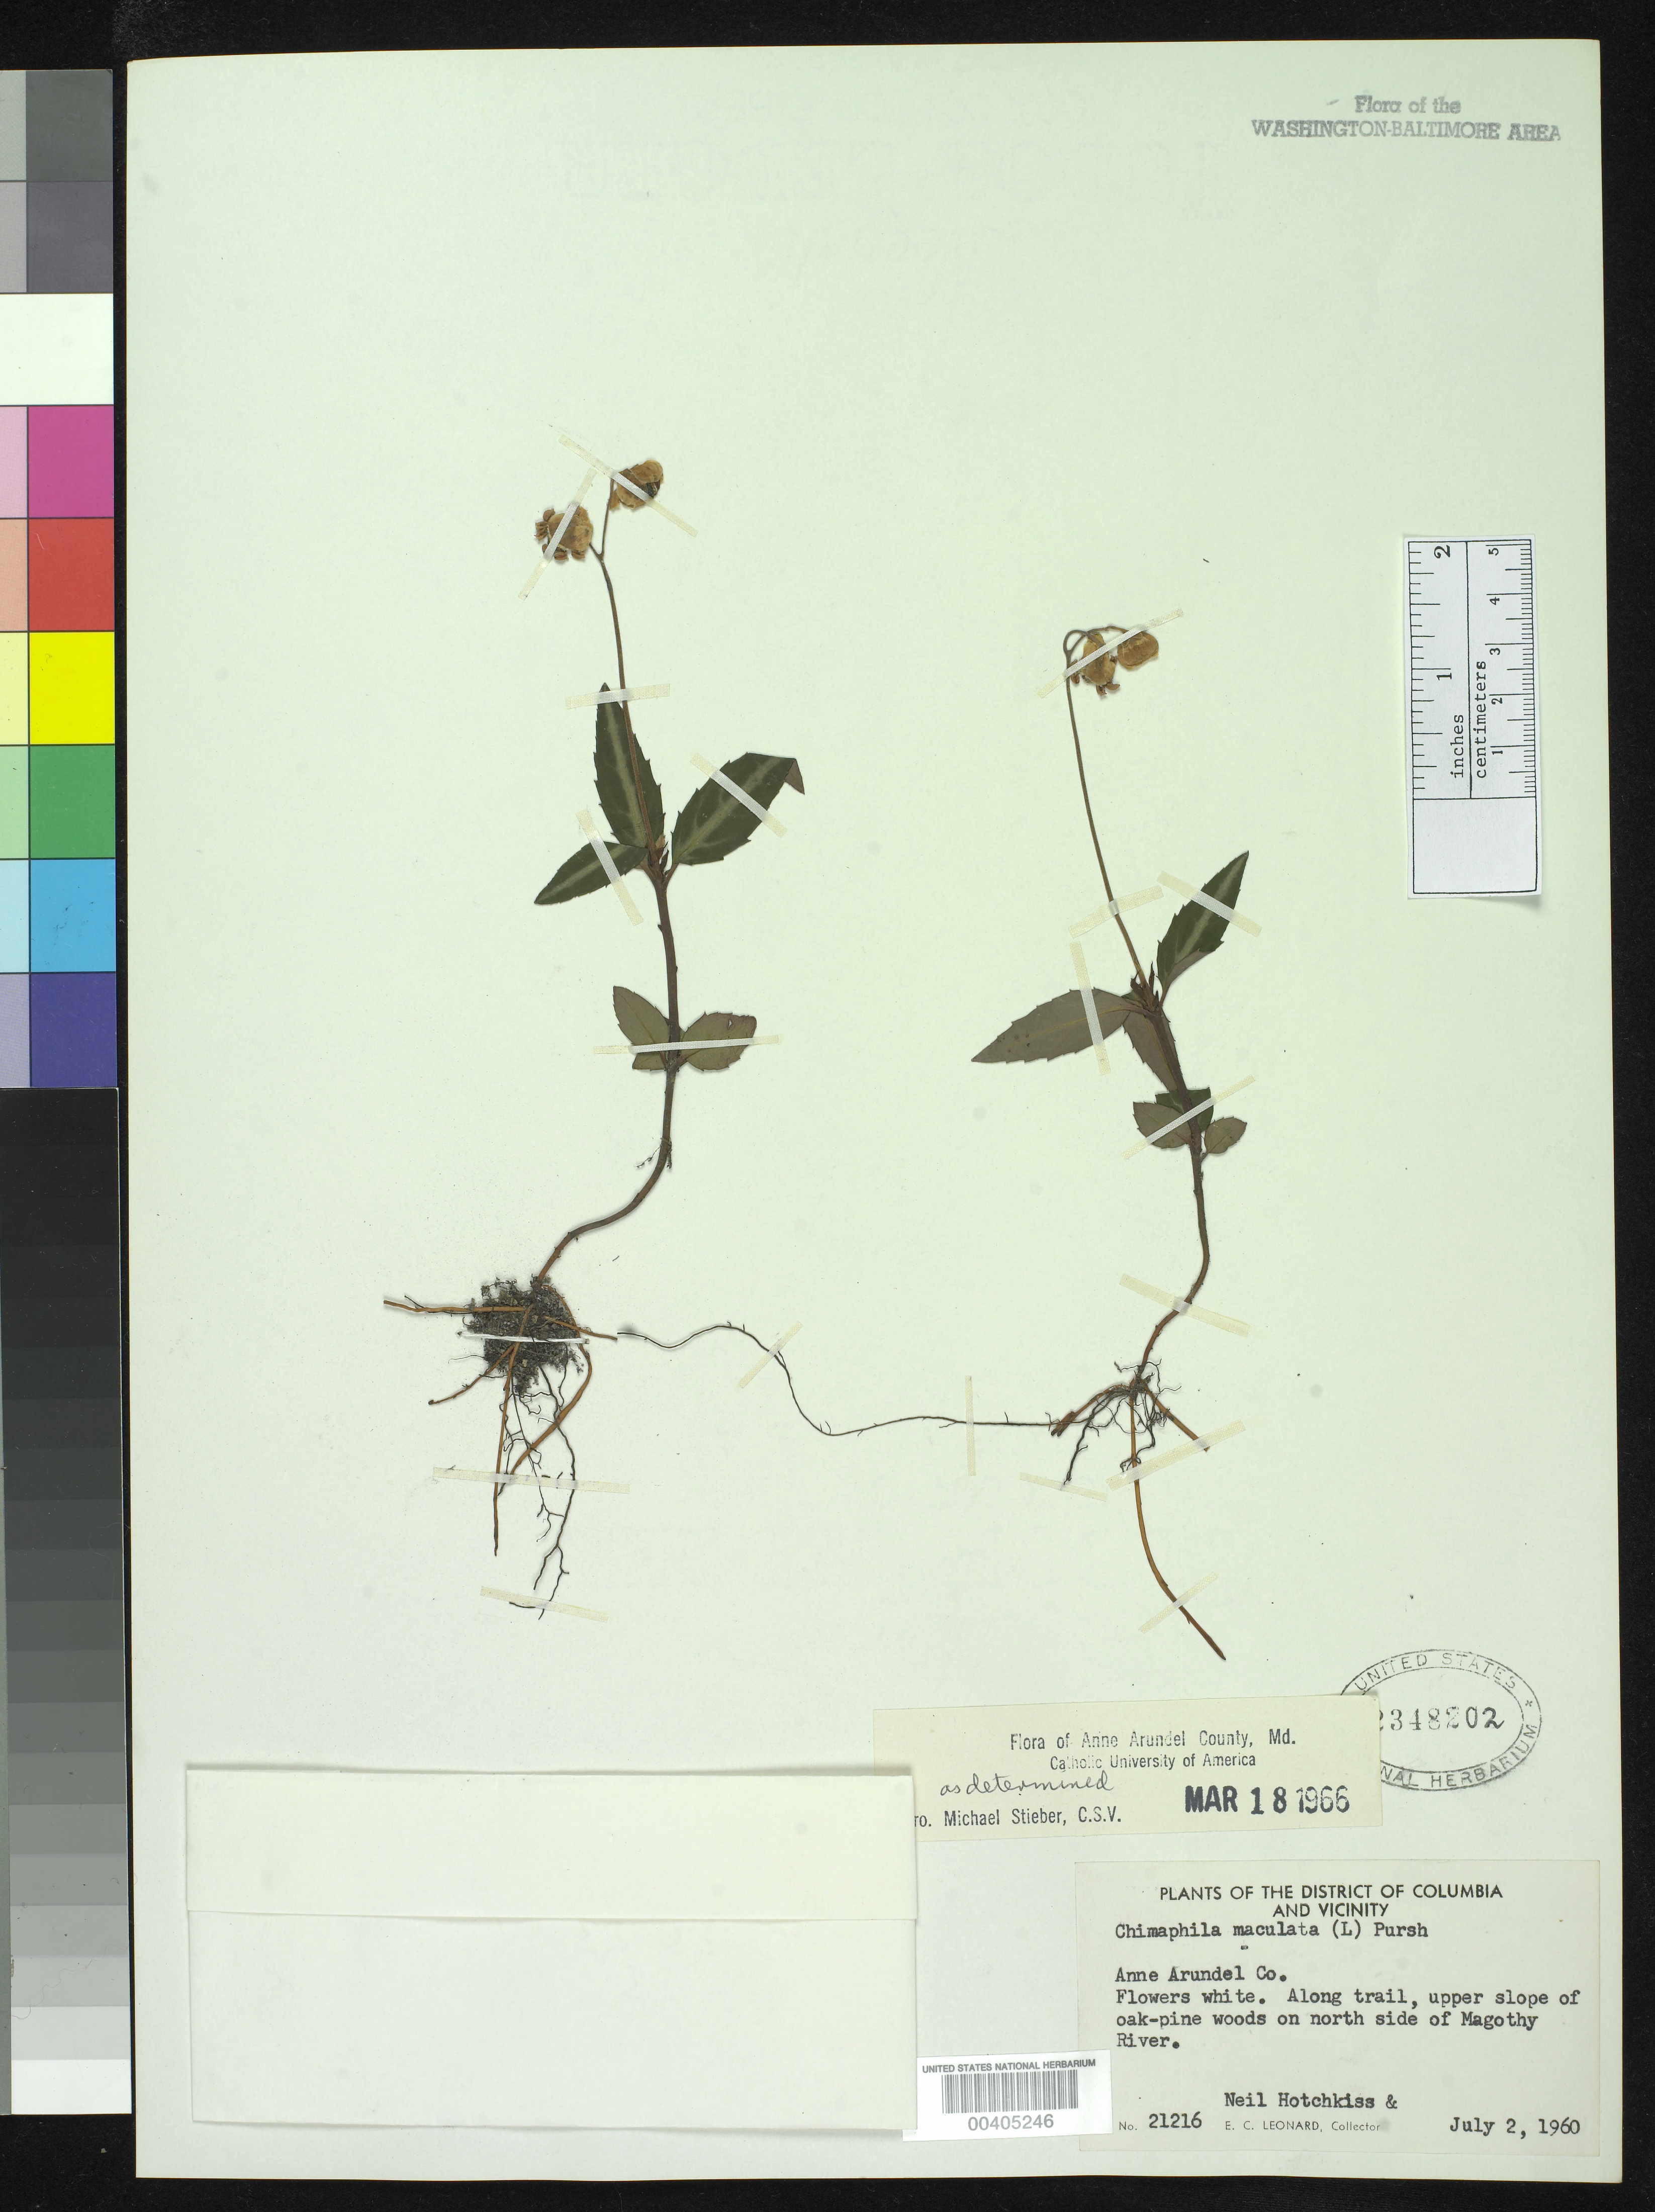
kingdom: Plantae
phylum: Tracheophyta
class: Magnoliopsida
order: Ericales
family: Ericaceae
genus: Chimaphila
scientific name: Chimaphila maculata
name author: (L.) Pursh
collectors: N. Hotchkiss & E. C. Leonard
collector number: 21216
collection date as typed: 02 Jul 1960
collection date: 1960-07-02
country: United States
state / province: Maryland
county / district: Anne Arundel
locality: Magothy River, north side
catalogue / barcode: US 2348202